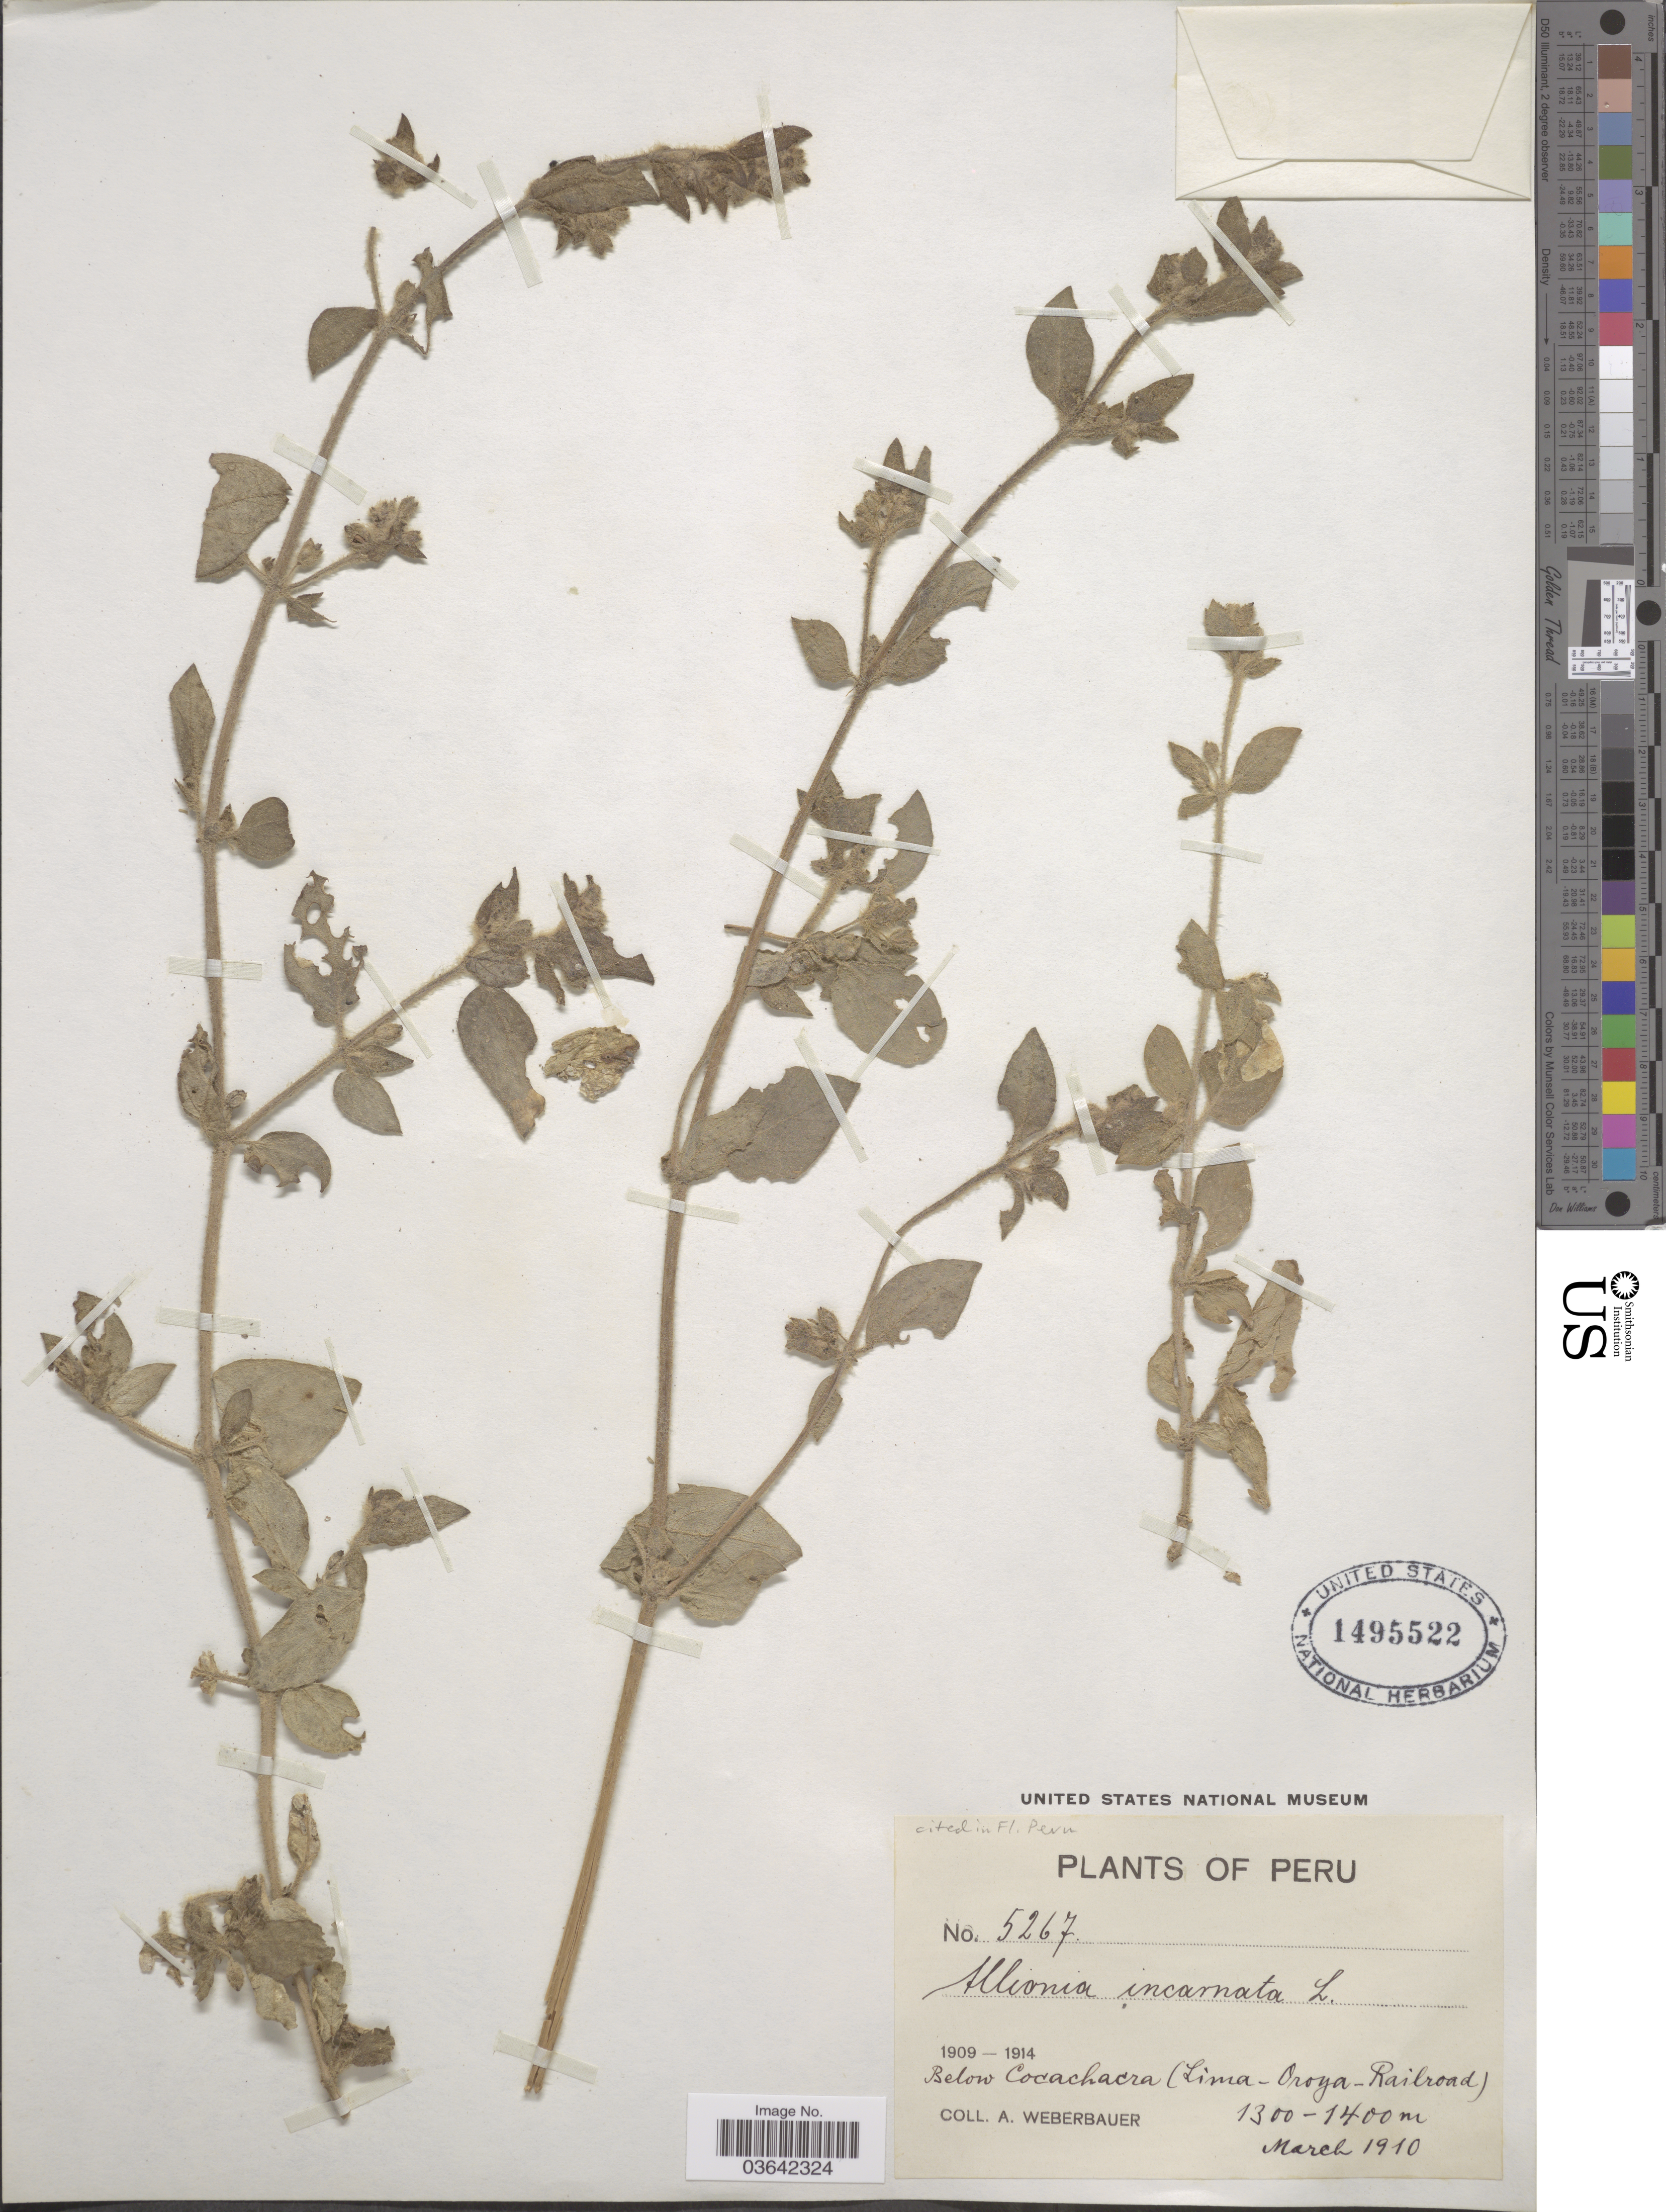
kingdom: Plantae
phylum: Tracheophyta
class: Magnoliopsida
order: Caryophyllales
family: Nyctaginaceae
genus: Allionia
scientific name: Allionia incarnata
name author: L.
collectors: A. Weberbauer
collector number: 5267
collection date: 1910-03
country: Peru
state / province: Lima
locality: Below Cocachacra. (Lima - Oroya - Railroad).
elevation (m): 1300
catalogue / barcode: US 1495522